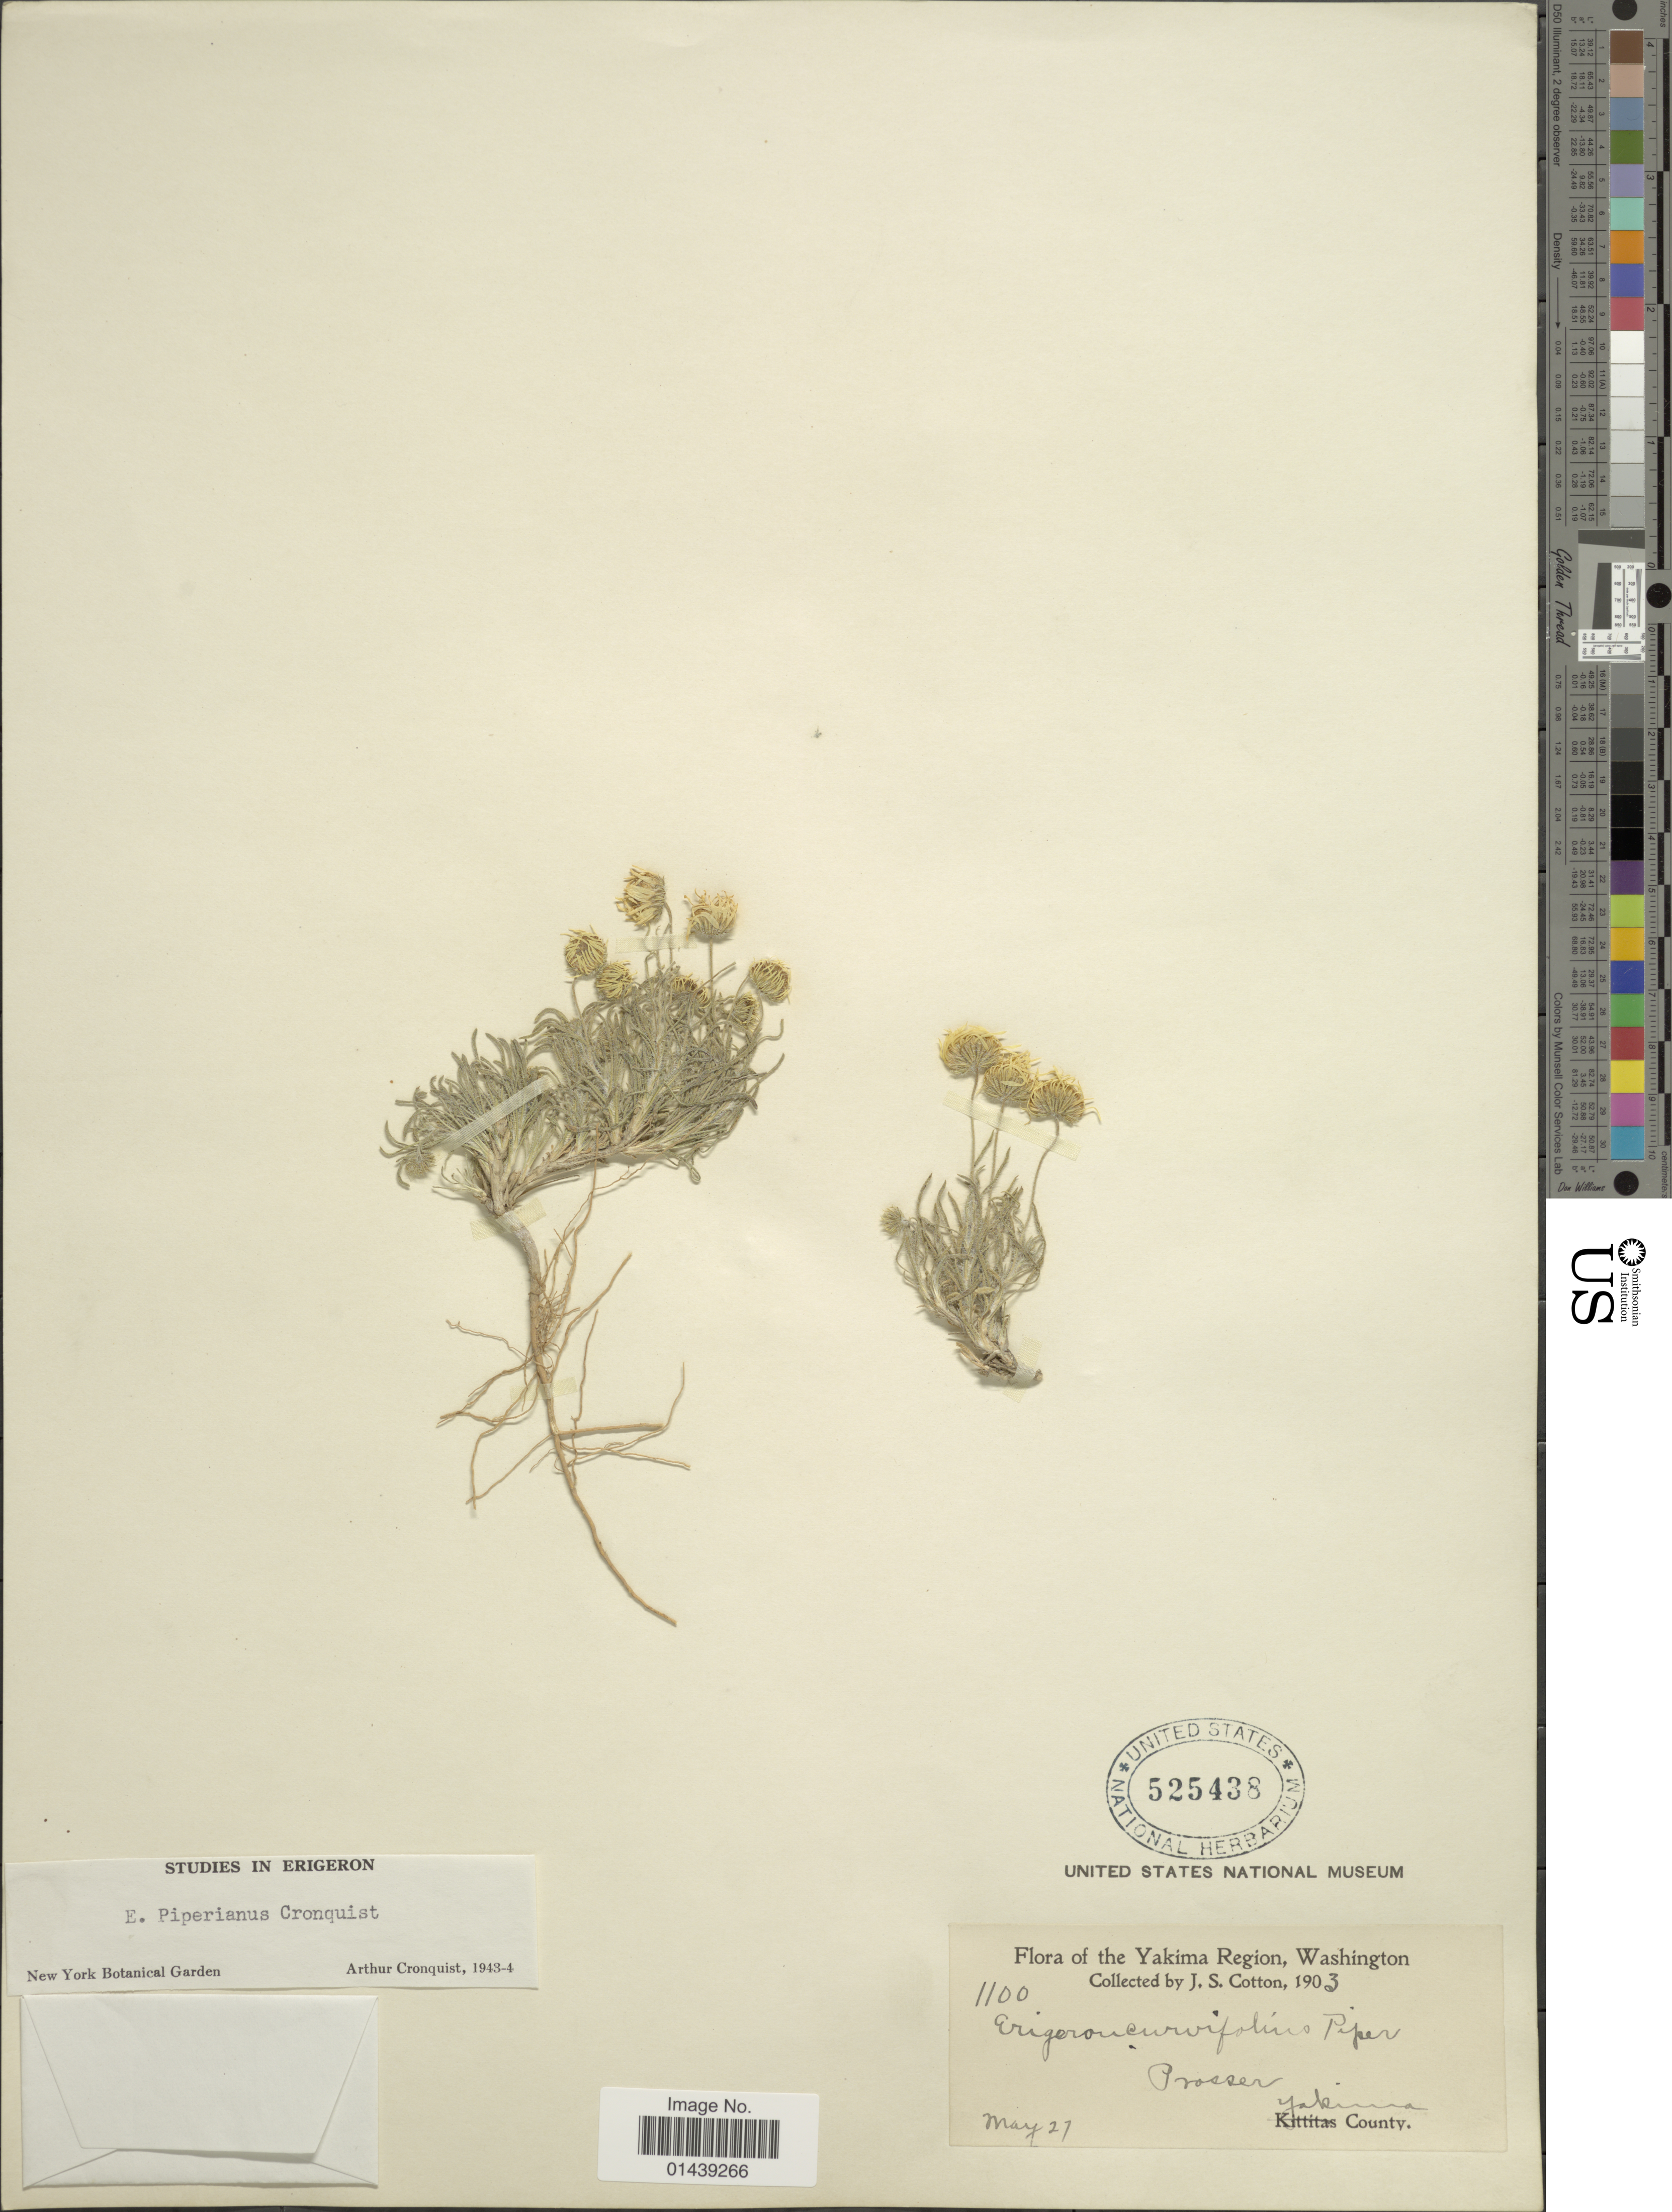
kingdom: Plantae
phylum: Tracheophyta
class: Magnoliopsida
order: Asterales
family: Asteraceae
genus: Erigeron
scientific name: Erigeron piperianus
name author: Cronq.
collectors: J. S. Cotton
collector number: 1100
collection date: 1903-05-27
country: United States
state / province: Washington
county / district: Yakima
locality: Yakima Region. Prosser. Yakima County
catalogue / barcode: US 525438